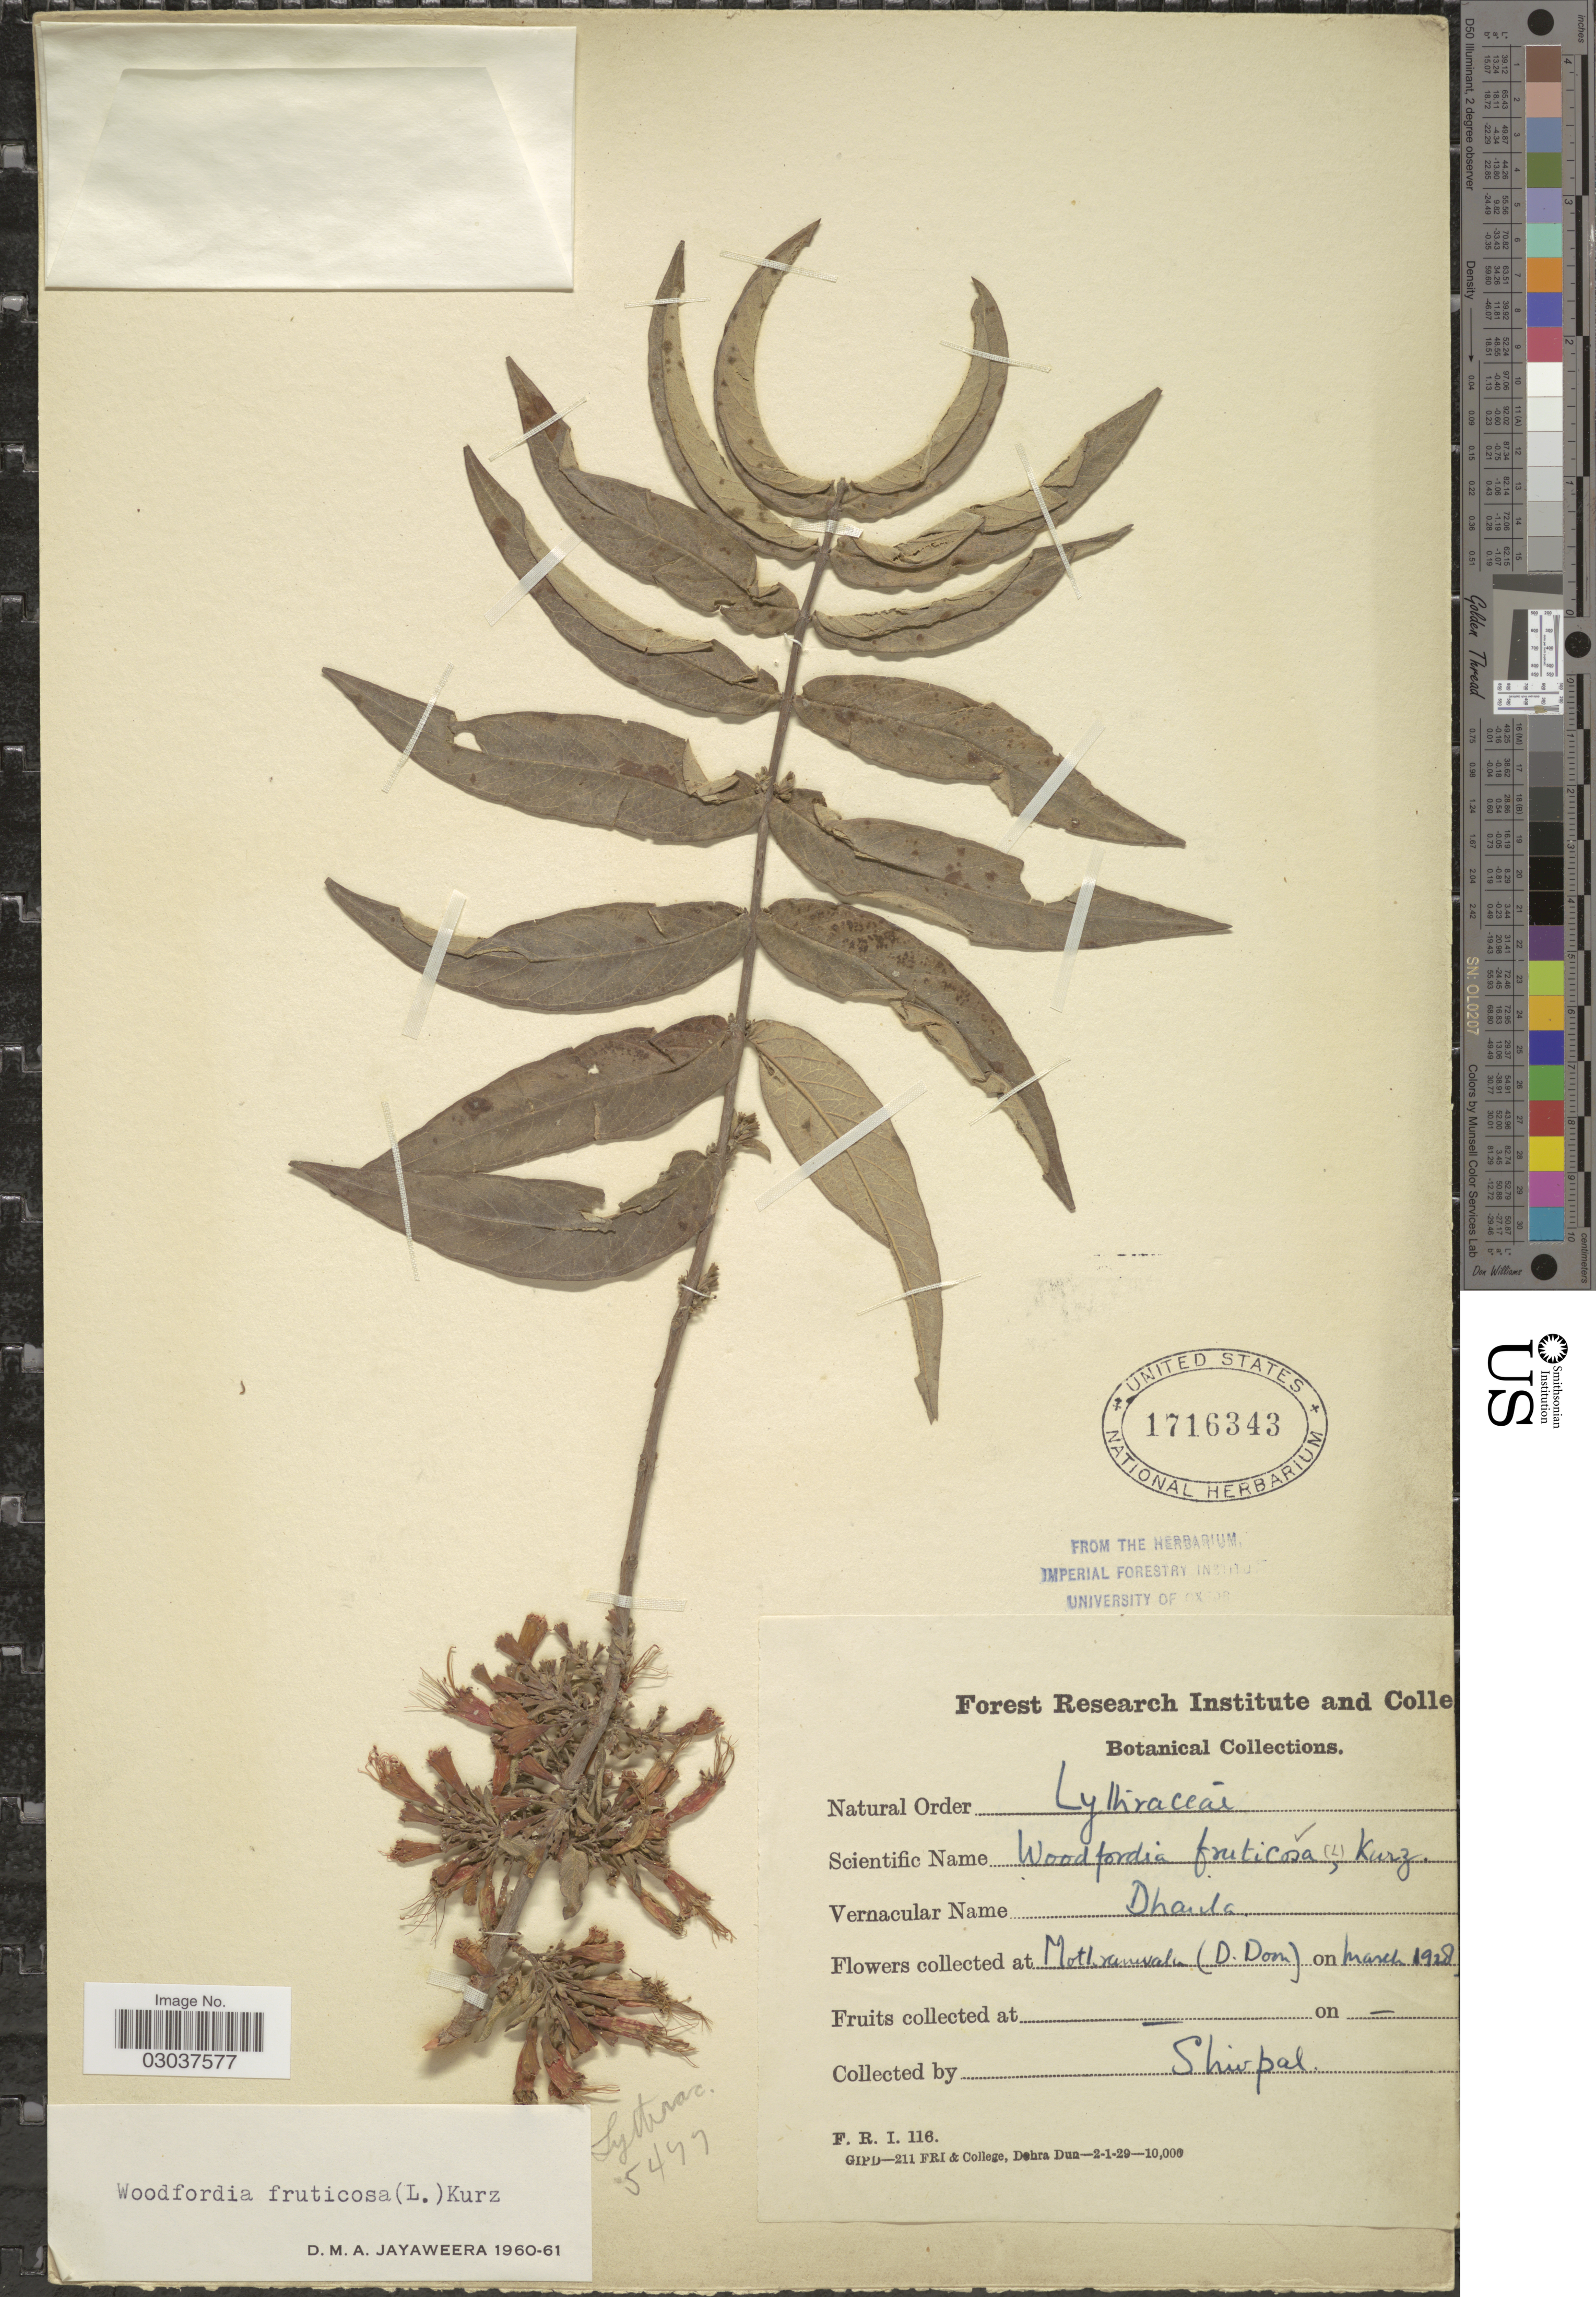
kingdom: Plantae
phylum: Tracheophyta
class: Magnoliopsida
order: Myrtales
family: Lythraceae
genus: Woodfordia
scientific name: Woodfordia fruticosa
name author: (L.) Kurz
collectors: -. Shivpal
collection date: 1928-03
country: India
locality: Motlsanuvalu [interpreted] (D. Doon).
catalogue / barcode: US 1716343